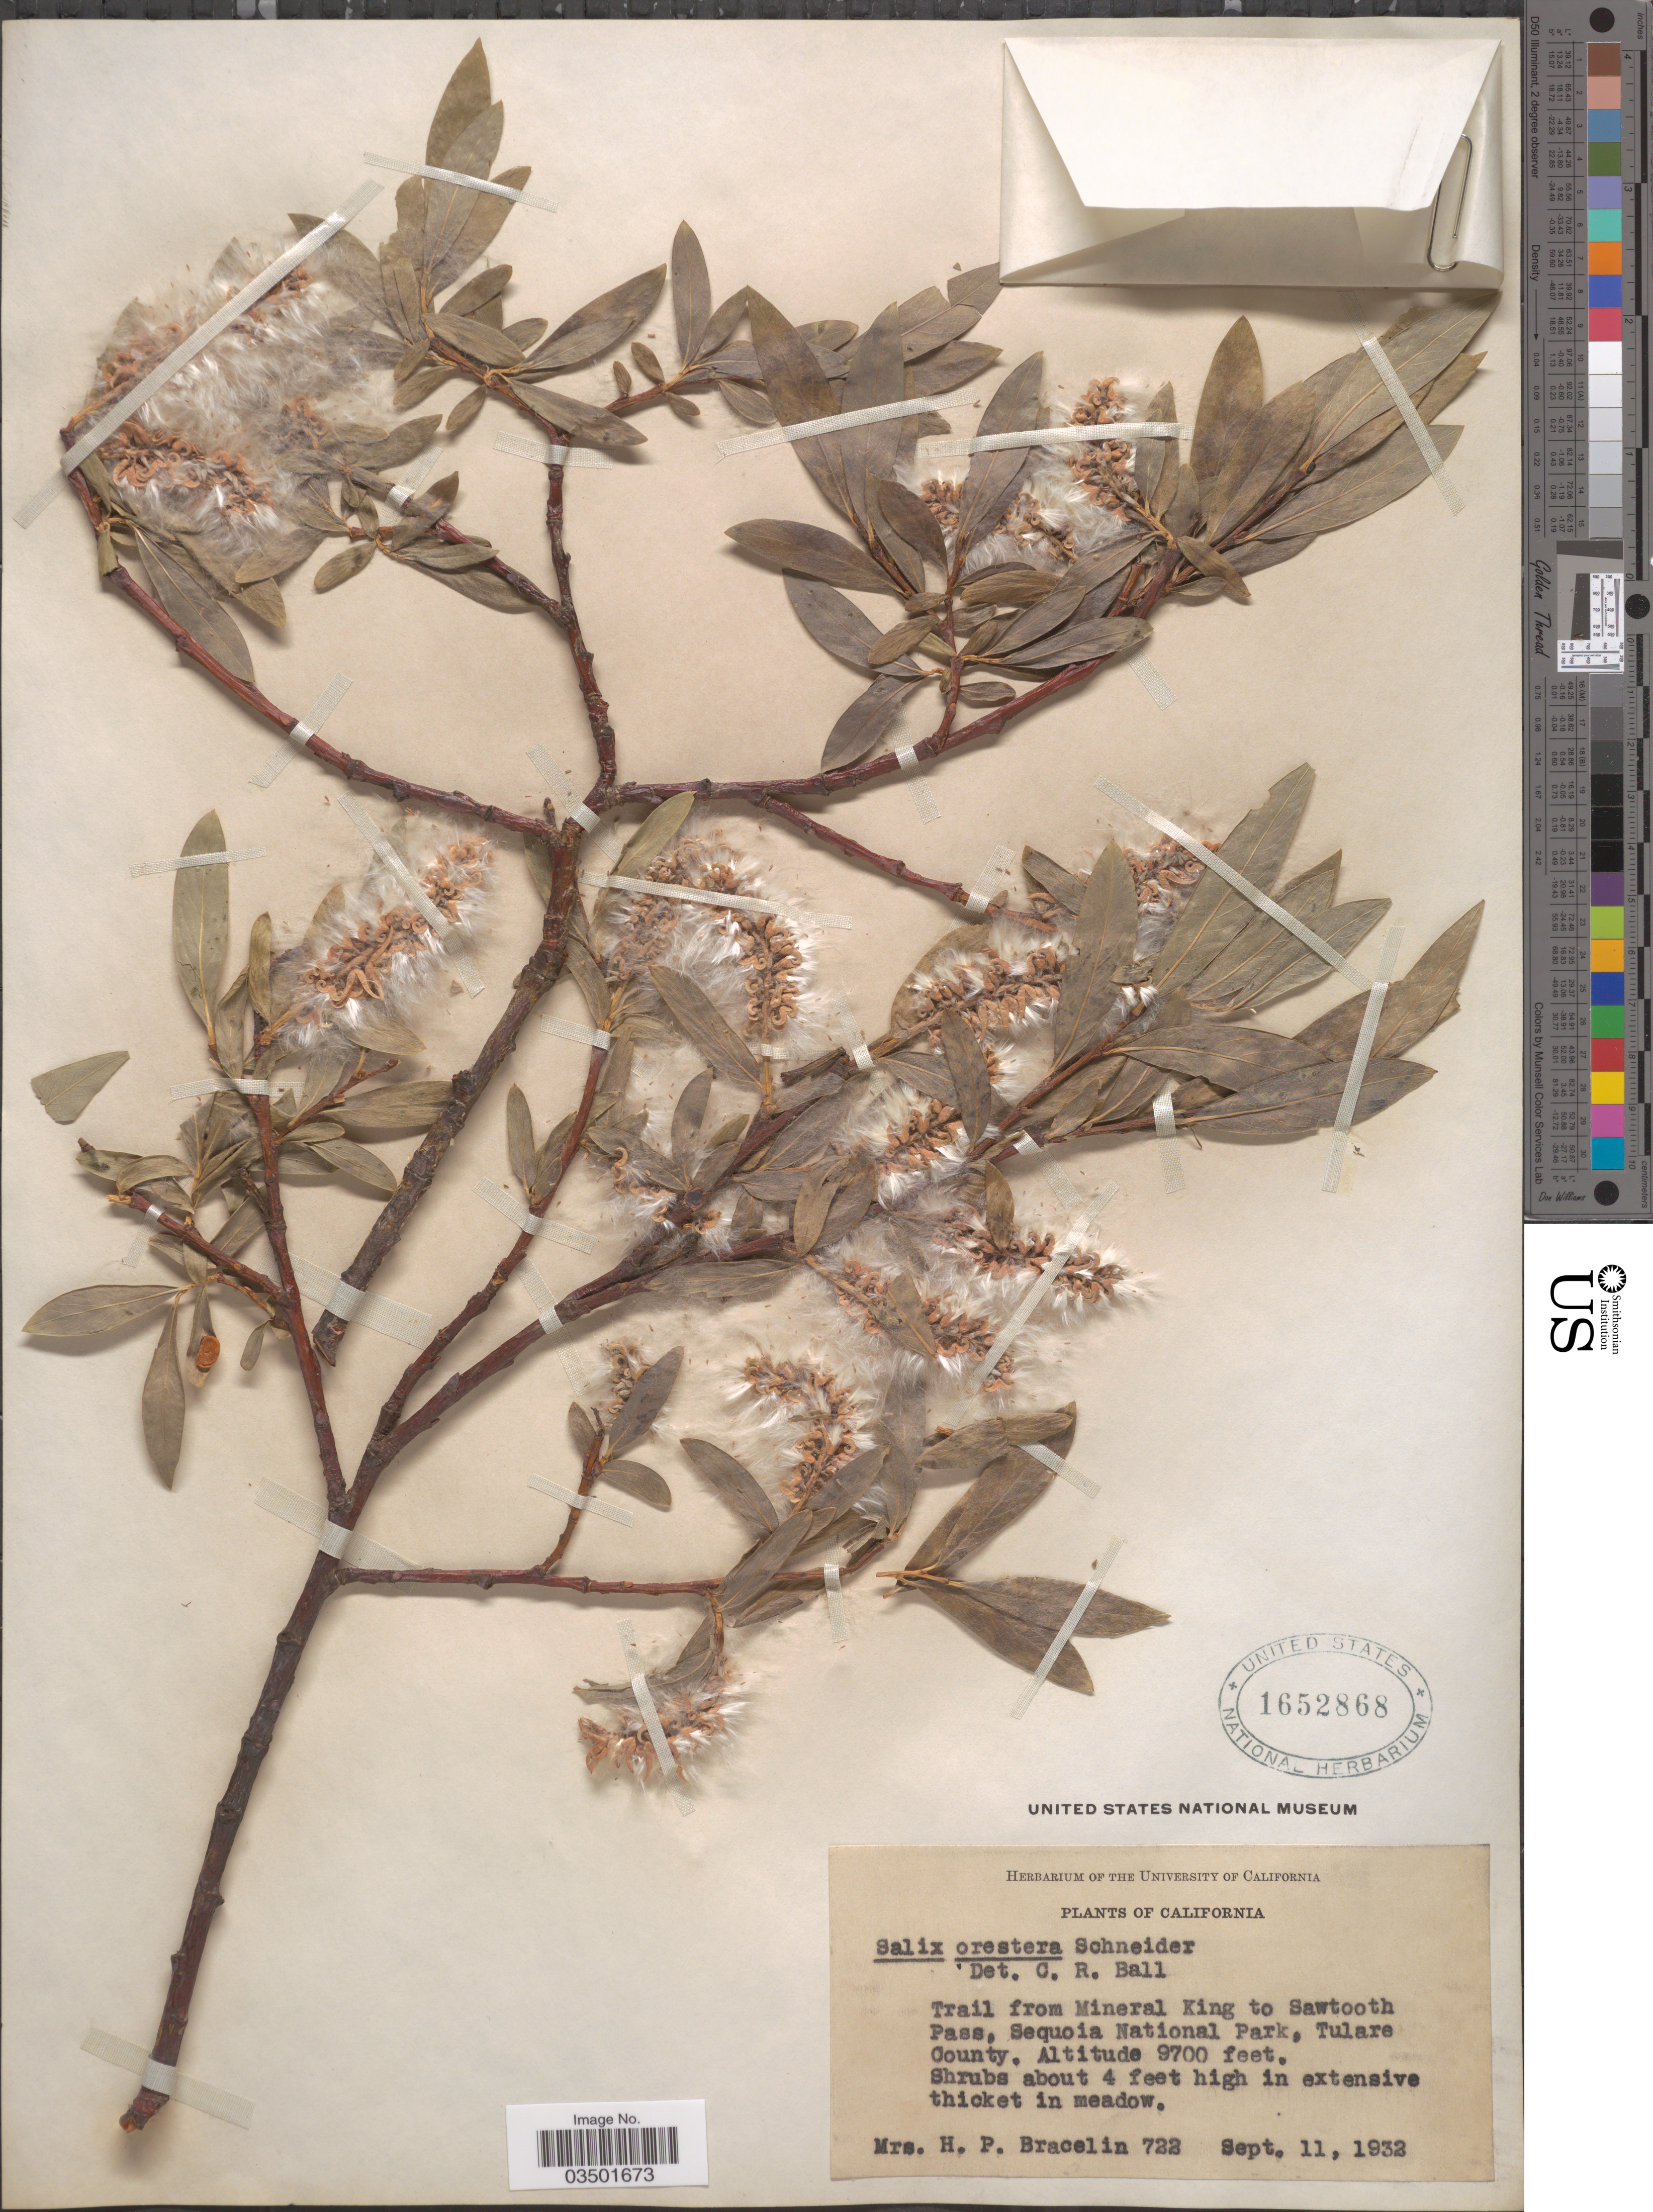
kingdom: Plantae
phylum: Tracheophyta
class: Magnoliopsida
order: Malpighiales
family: Salicaceae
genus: Salix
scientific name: Salix orestera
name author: C.K. Schneid.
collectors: H. Bracelin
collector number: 722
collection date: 1932-09-11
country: United States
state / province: California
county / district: Tulare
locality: Trail from Mineral King to Sawtooth Pass, Sequoia National Park, Tulare County.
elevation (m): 2957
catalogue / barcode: US 1652868